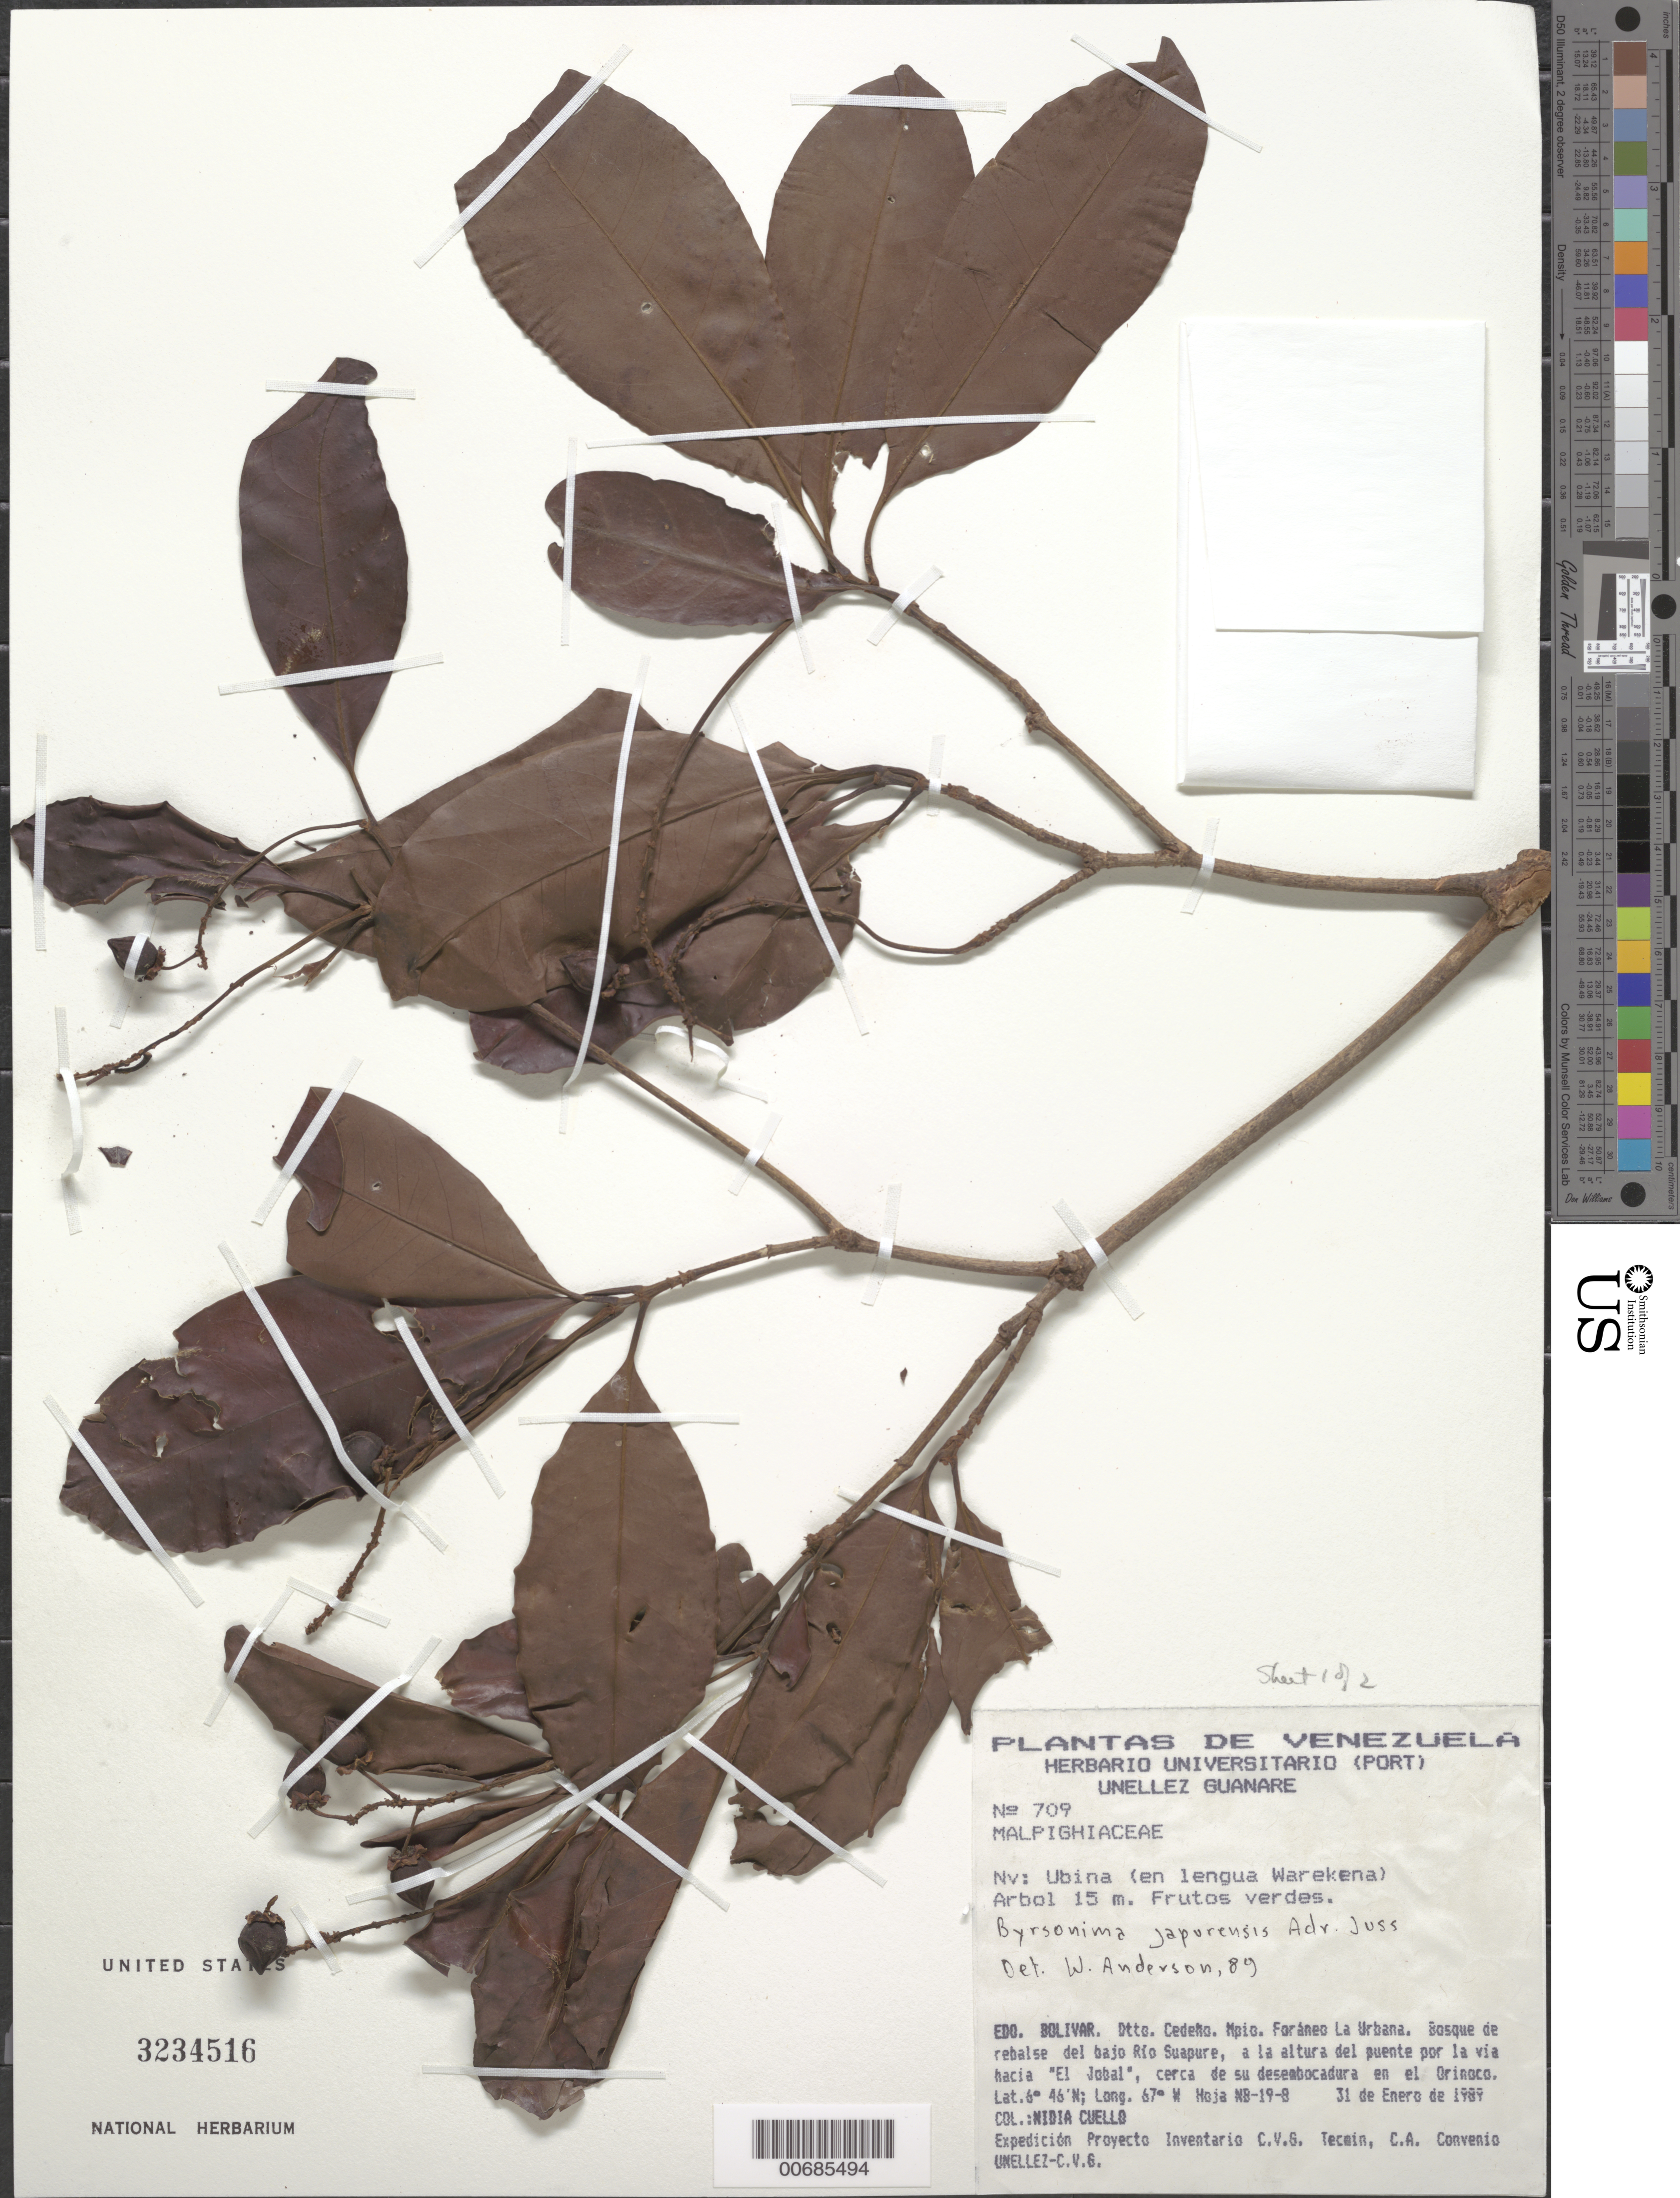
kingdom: Plantae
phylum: Tracheophyta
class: Magnoliopsida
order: Malpighiales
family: Malpighiaceae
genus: Byrsonima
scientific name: Byrsonima japurensis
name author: A. Juss.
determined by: Anderson, W. R., (MICH), University of Michigan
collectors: N. L. Cuello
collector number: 709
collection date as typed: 31-Jan-89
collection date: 1989-01-31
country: Venezuela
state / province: Bolívar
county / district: Cedeño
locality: Mun. Foráneo La Urbana, Río Suapure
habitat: Bosque de rebalse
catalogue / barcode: US 3234516